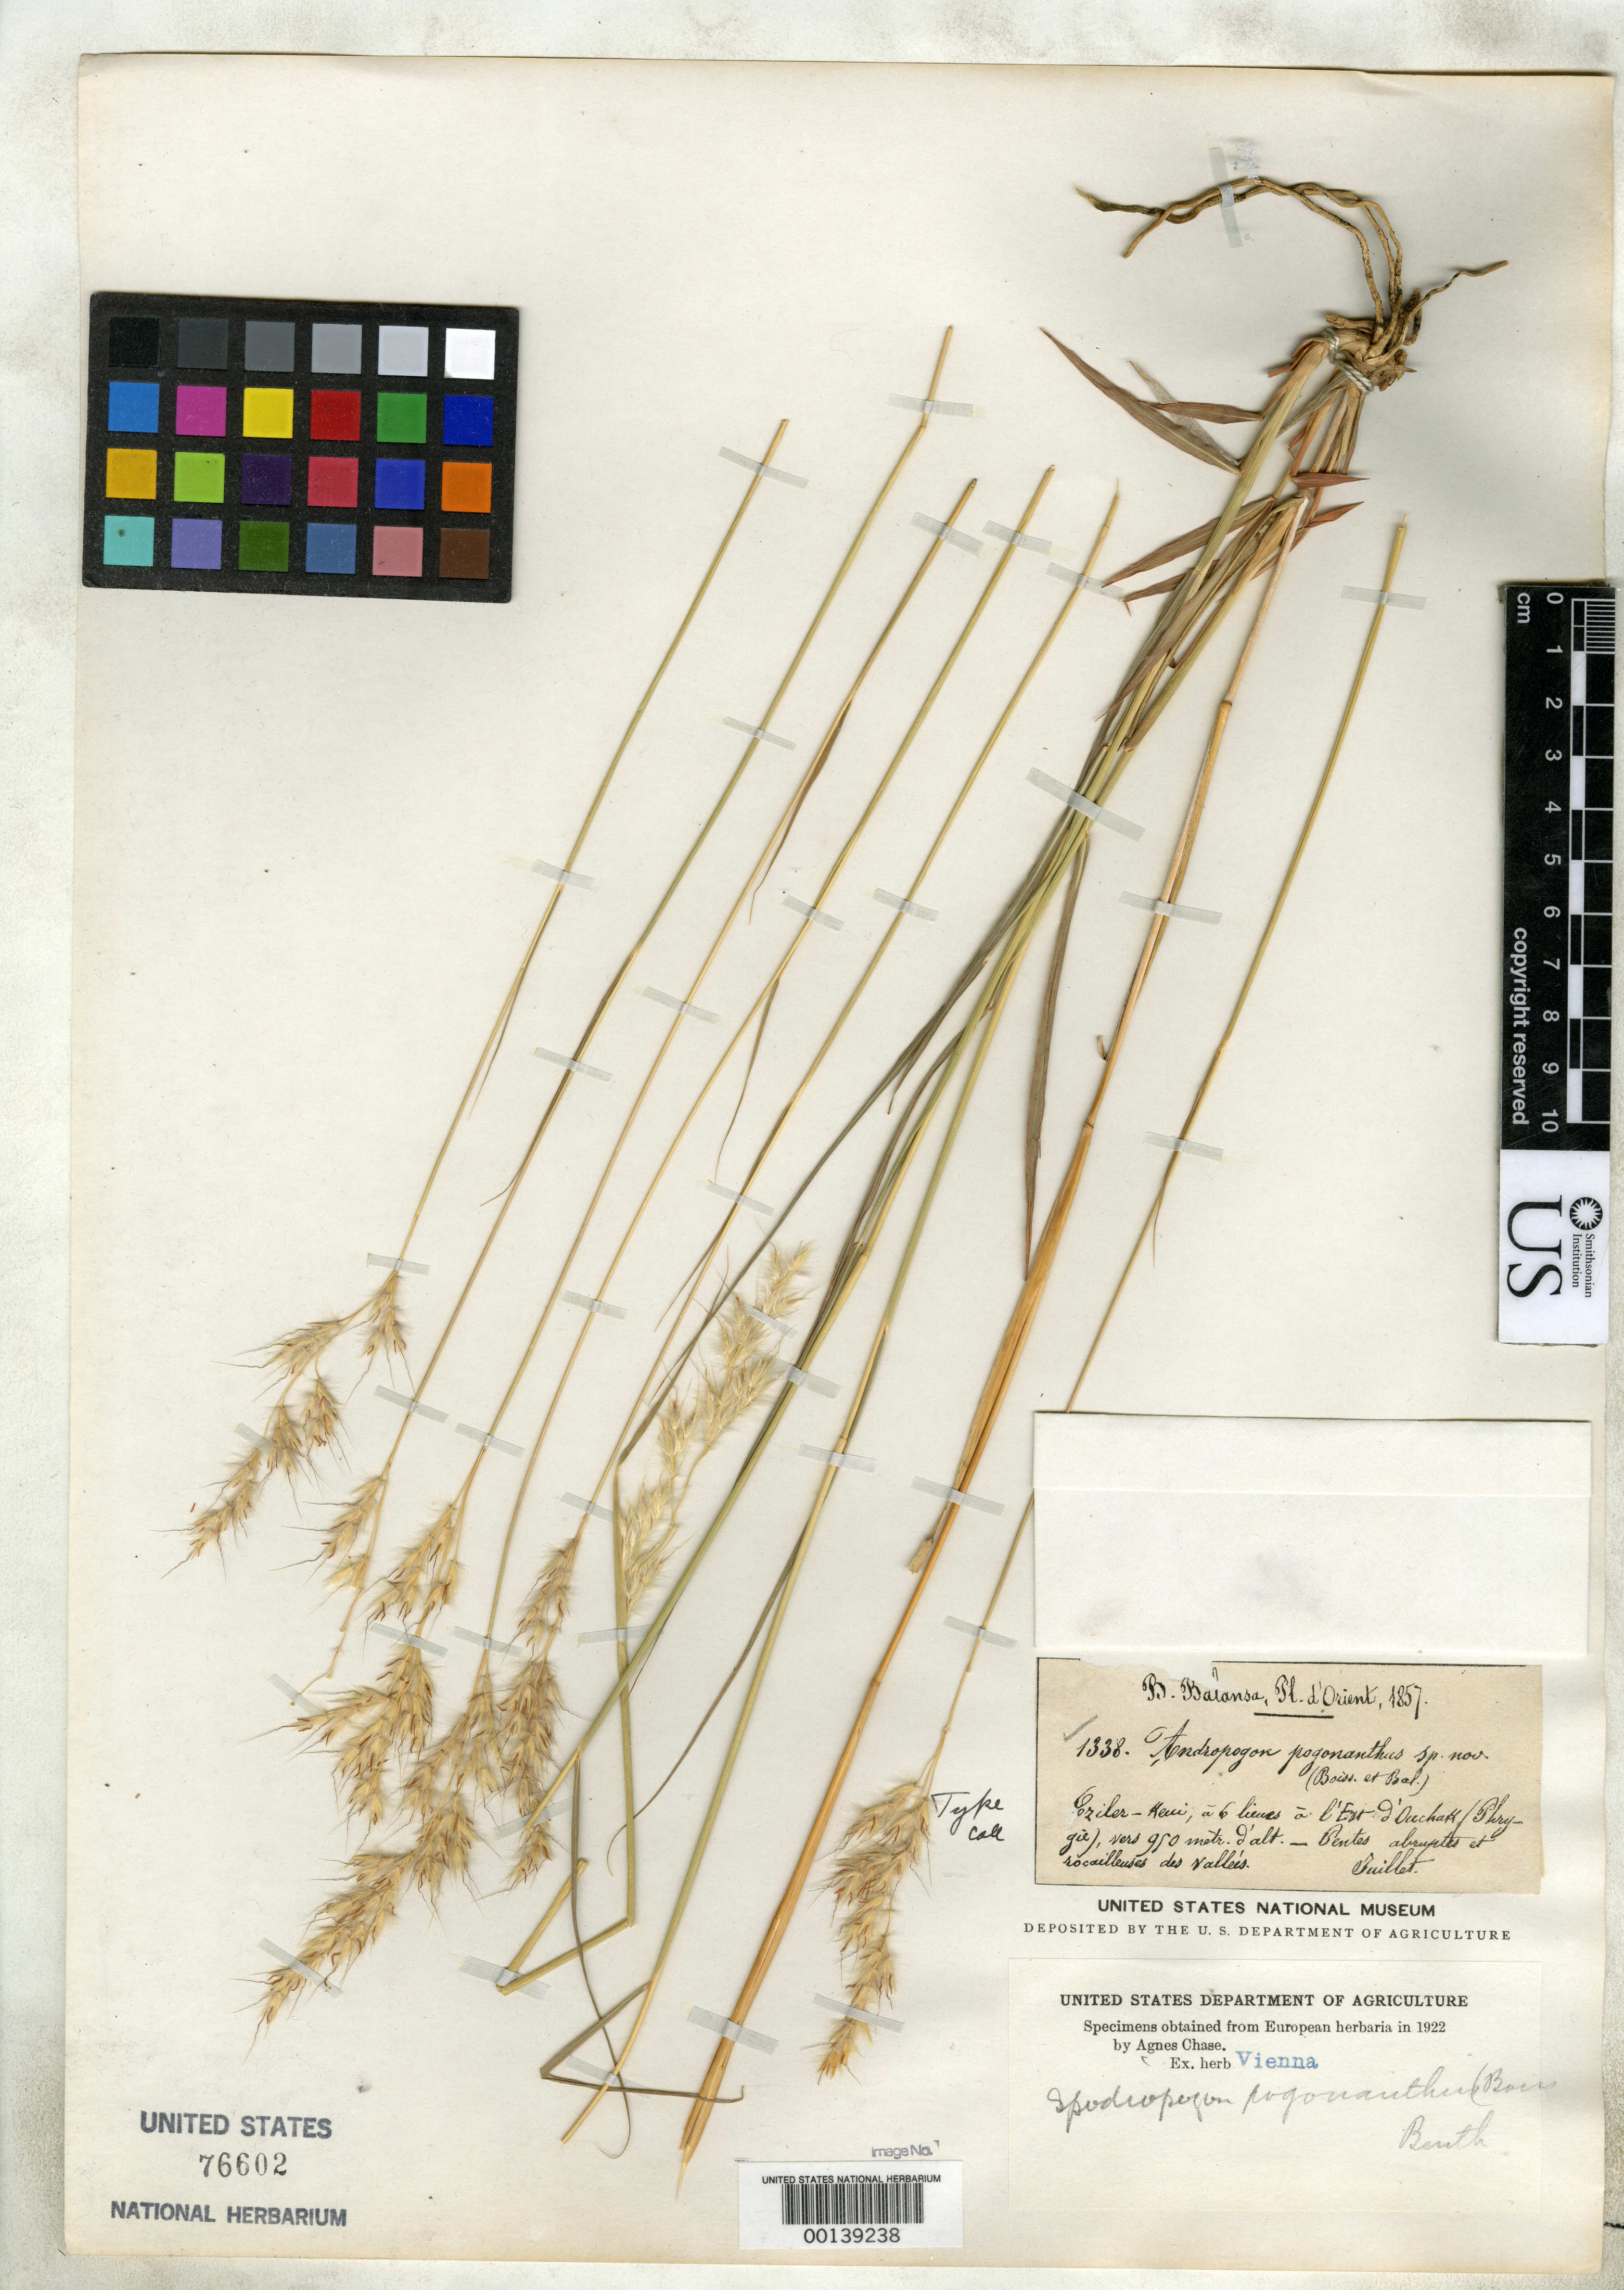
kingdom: Plantae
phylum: Tracheophyta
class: Liliopsida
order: Poales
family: Poaceae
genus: Andropogon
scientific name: Andropogon pogonanthus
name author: Boiss. & Balansa in Balansa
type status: Isotype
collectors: B. Balansa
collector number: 1338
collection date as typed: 1857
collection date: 1857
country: Turkey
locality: "Asia Minor". Collines, Seches et Pierreuses de la Phrygie, a Esilair-keui, ouchak Kaiaguel-dere.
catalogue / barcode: US 76602